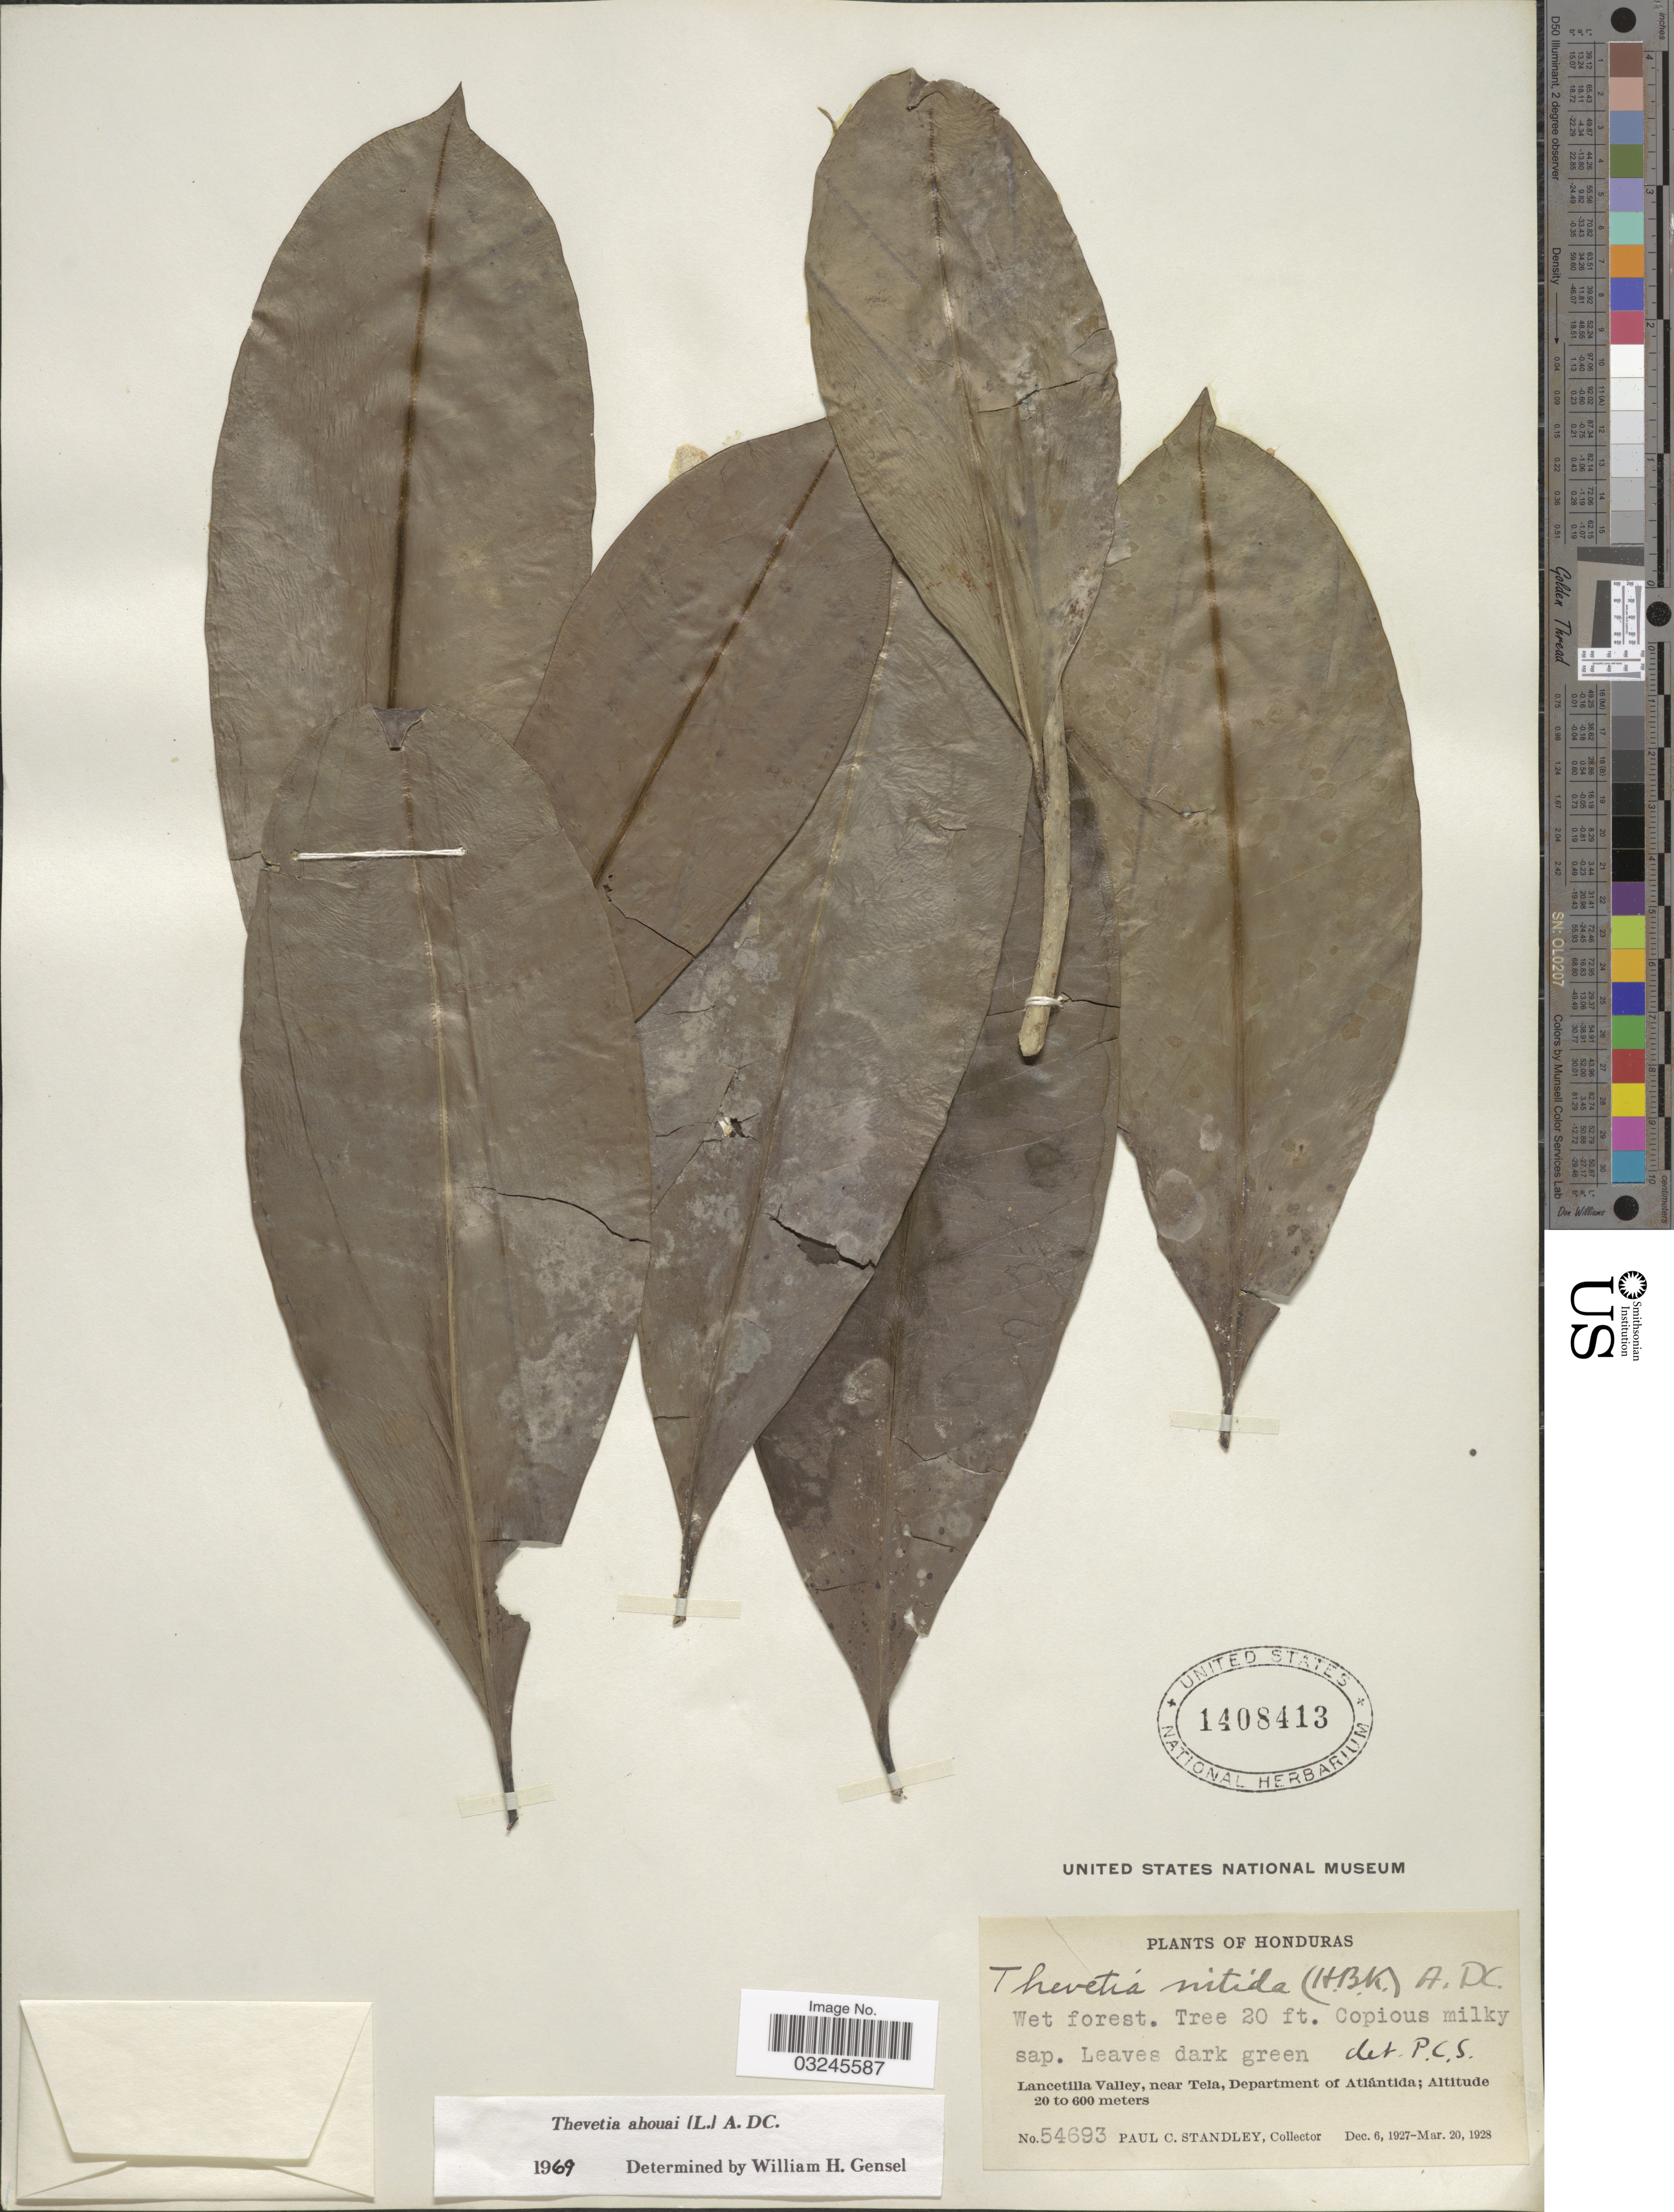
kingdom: Plantae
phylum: Tracheophyta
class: Magnoliopsida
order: Gentianales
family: Apocynaceae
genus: Thevetia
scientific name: Thevetia ahouai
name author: (L.) A. DC.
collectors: P. C. Standley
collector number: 54693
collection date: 1927-12-06/1928-03-20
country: Honduras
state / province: Atlántida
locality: Lancetilla Valley, near Tela, Department of Atlántida.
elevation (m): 20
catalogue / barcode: US 1408413